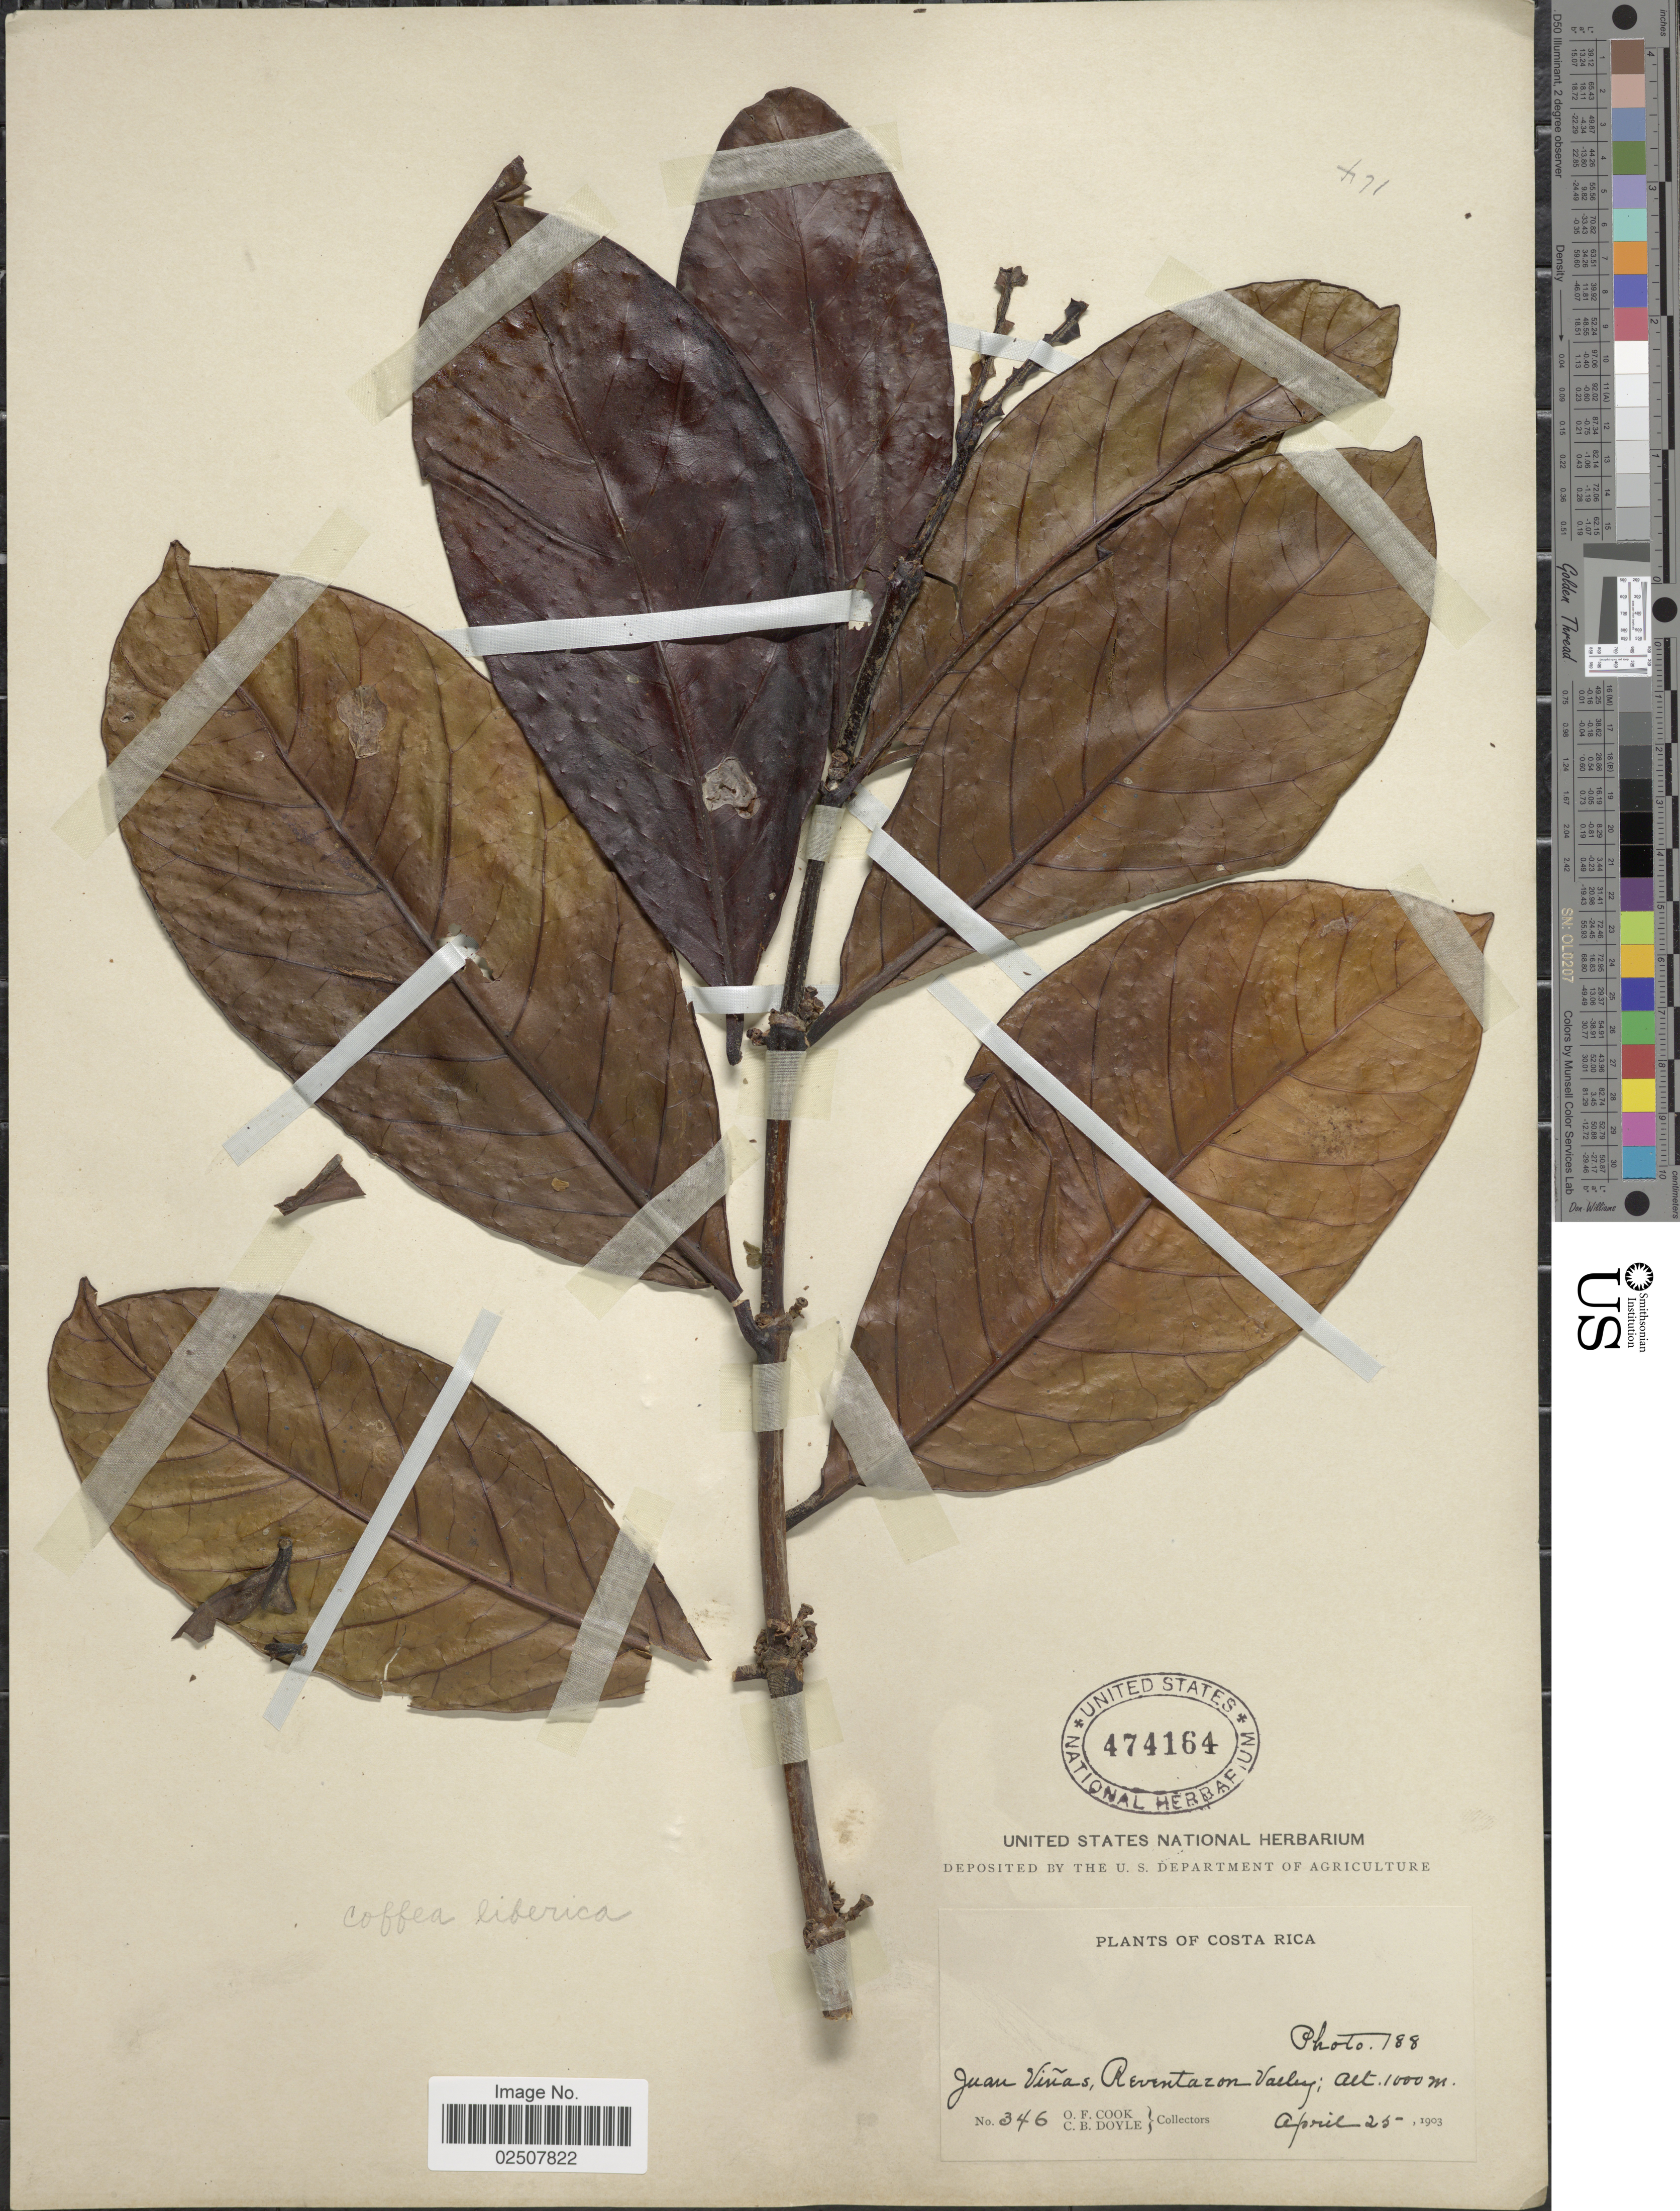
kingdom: Plantae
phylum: Tracheophyta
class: Magnoliopsida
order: Gentianales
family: Rubiaceae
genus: Coffea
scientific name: Coffea liberica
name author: Hiern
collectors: O. F. Cook & C. Doyle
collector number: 346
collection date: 1903-04-25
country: Costa Rica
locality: Juan Viñas, Reventazon Valley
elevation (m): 1000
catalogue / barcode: US 474164